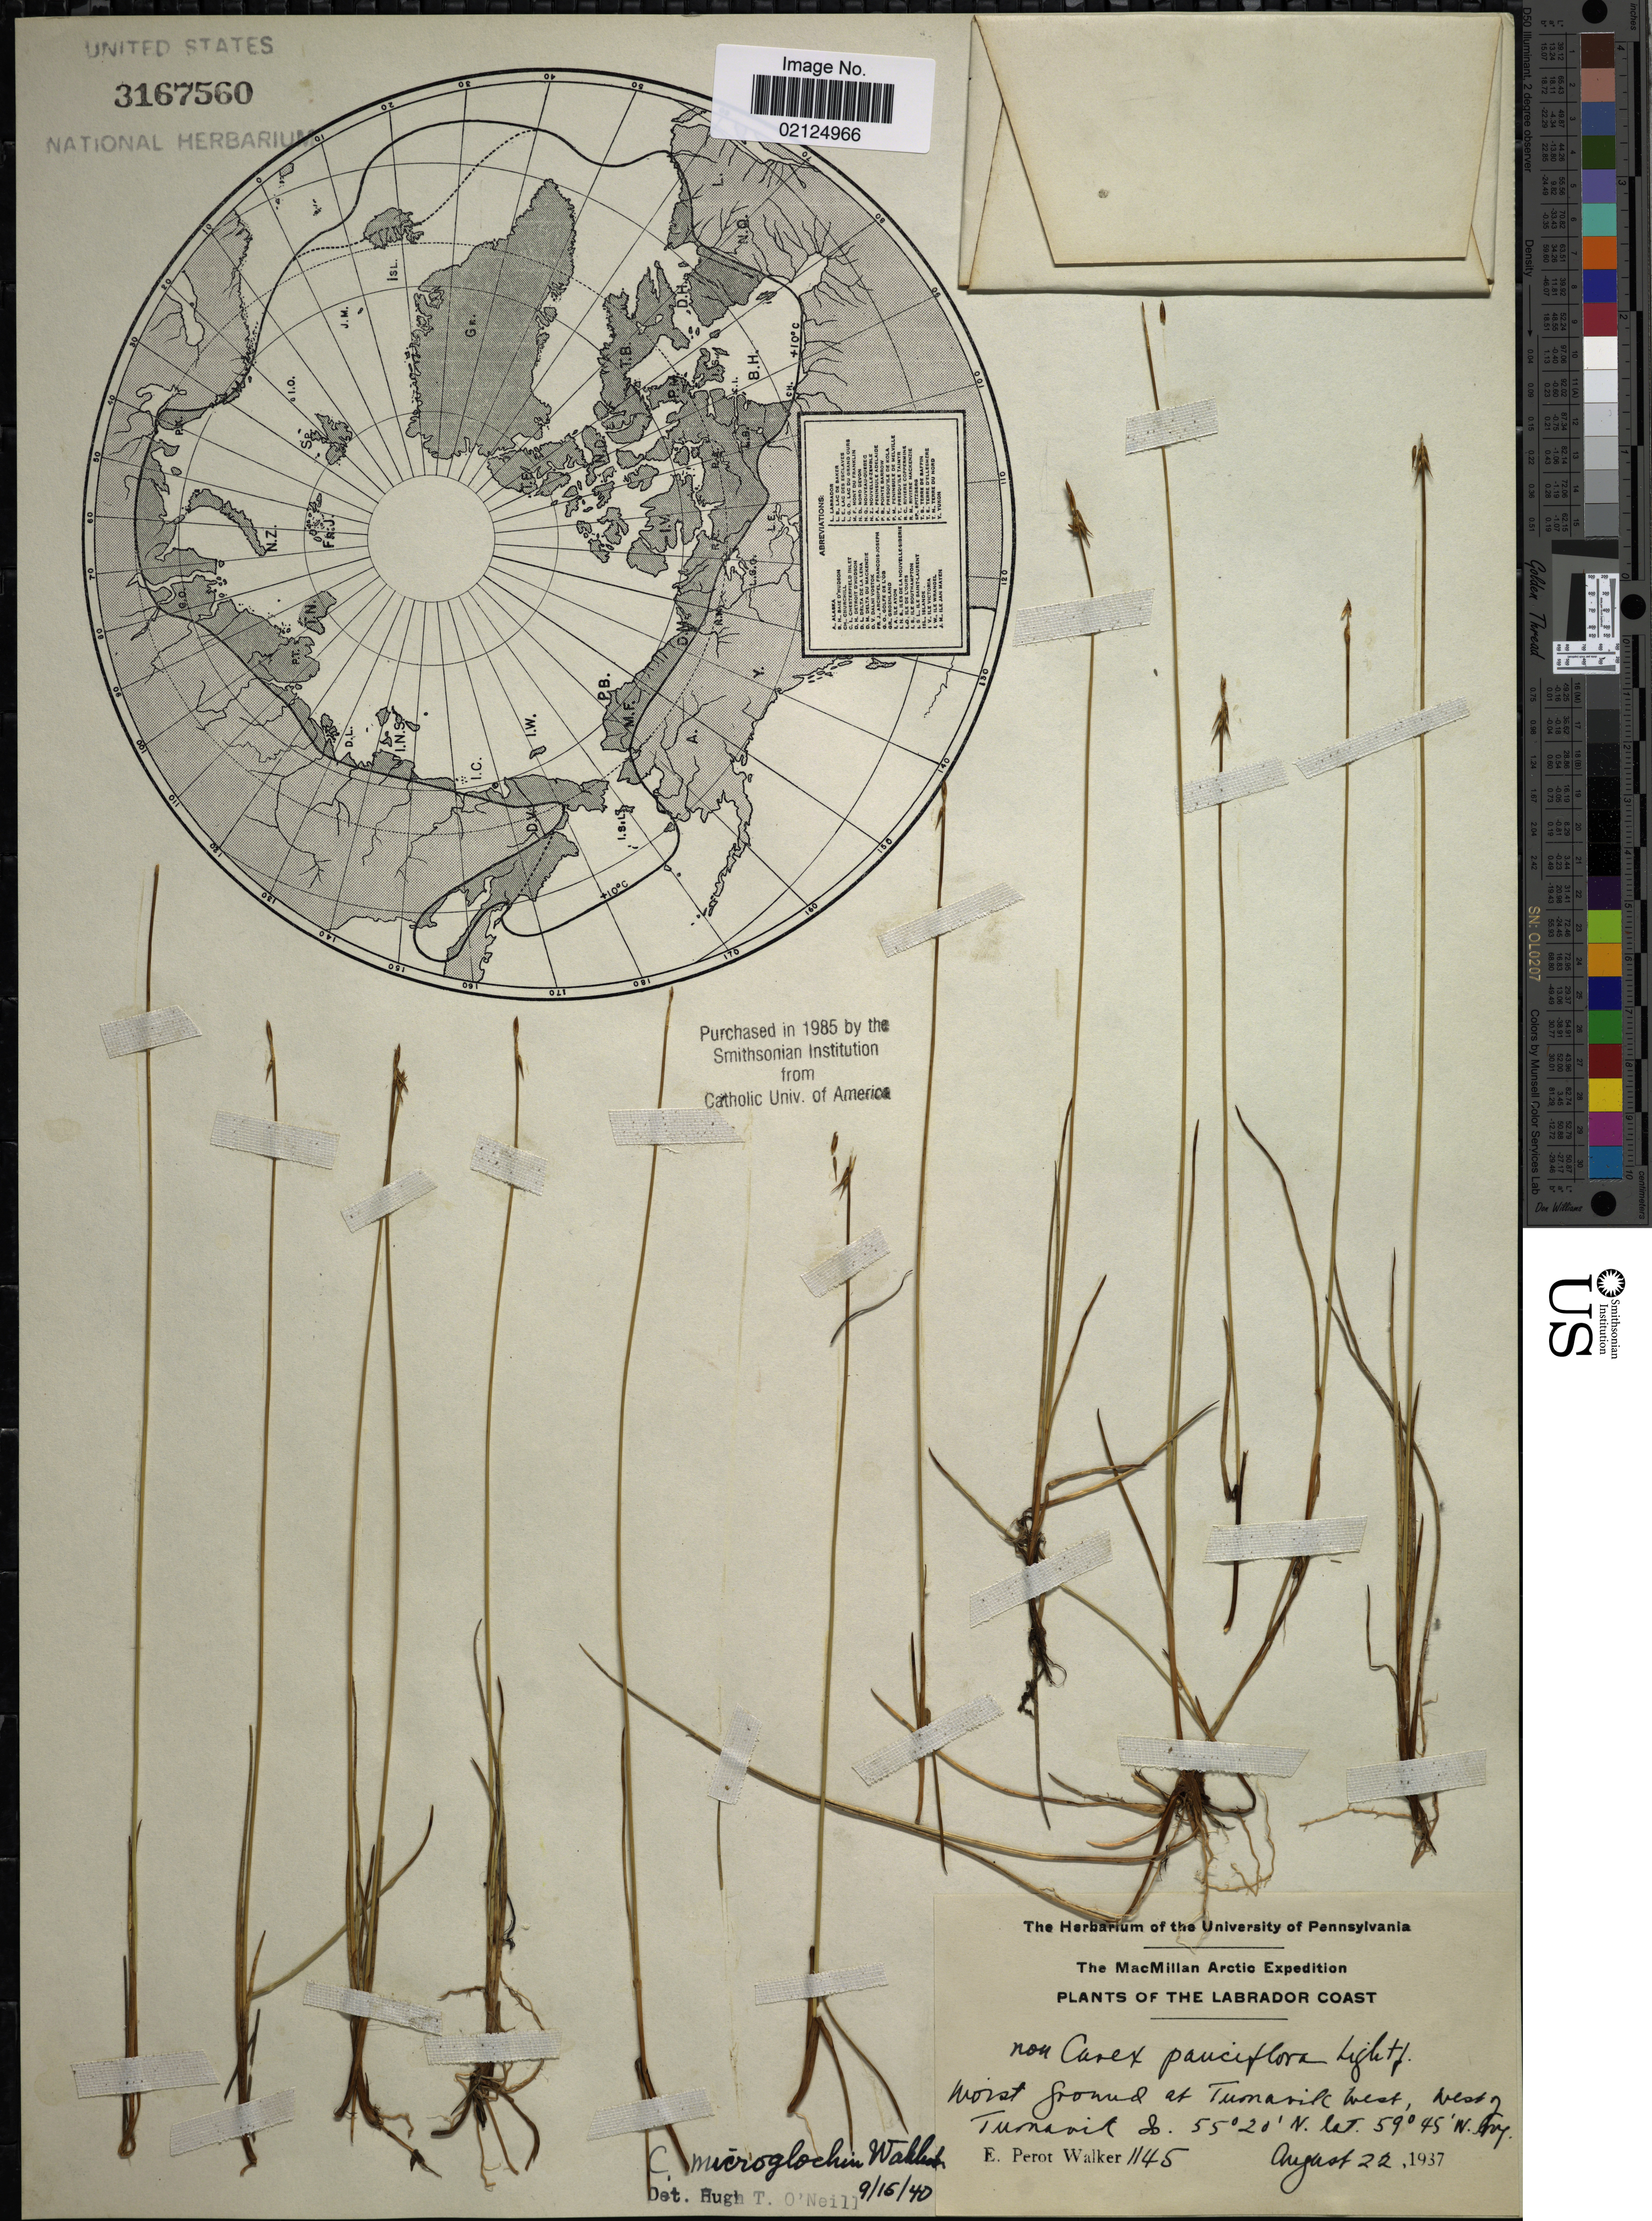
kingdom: Plantae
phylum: Tracheophyta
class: Liliopsida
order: Poales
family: Cyperaceae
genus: Carex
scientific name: Carex microglochin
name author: Wahlenb.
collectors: E. P. Walker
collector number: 1145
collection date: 1937-08-22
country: Canada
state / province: Newfoundland and Labrador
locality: Labrador Coast, Moist ground at Turnavik West, west of Turnavik Is.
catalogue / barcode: US 3167560